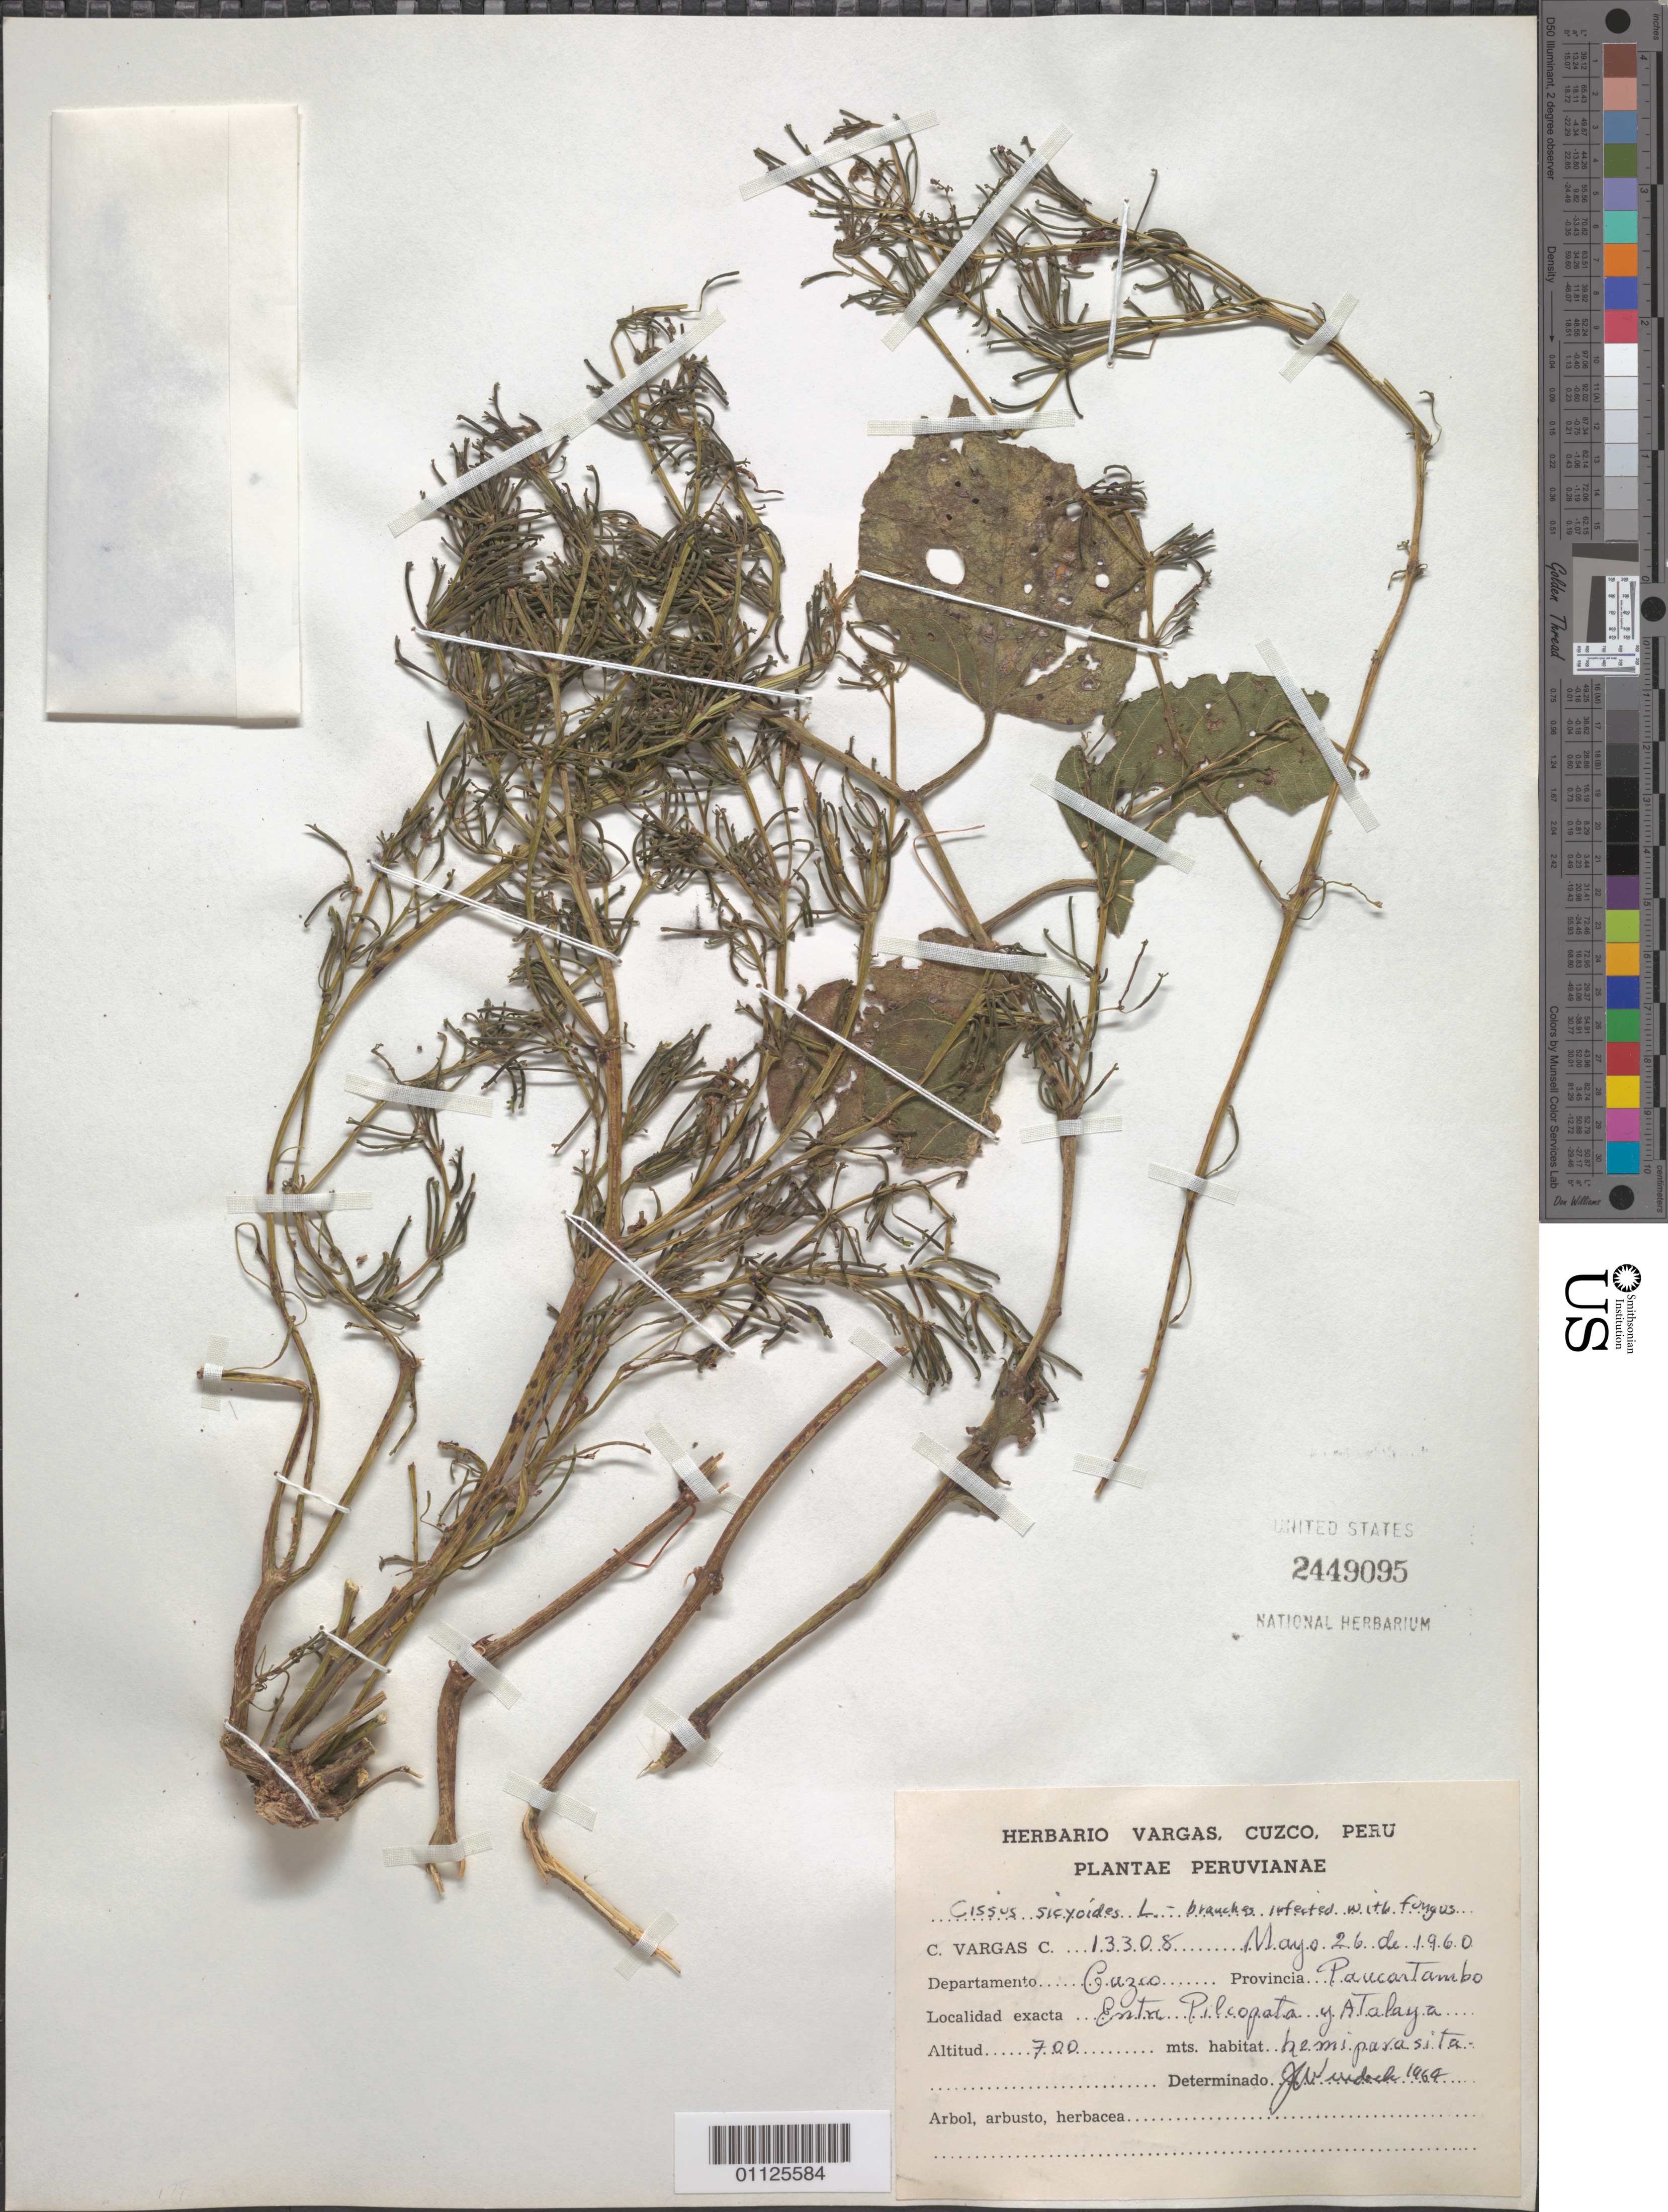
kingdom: Plantae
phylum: Tracheophyta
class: Magnoliopsida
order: Vitales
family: Vitaceae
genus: Cissus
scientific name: Cissus verticillata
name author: (L.) Nicolson & C.E. Jarvis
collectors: C. Vargas Calderón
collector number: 13308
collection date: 1960-05-26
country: Peru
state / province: Cusco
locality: Prov. Paucartambo.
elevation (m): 700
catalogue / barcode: US 2449095